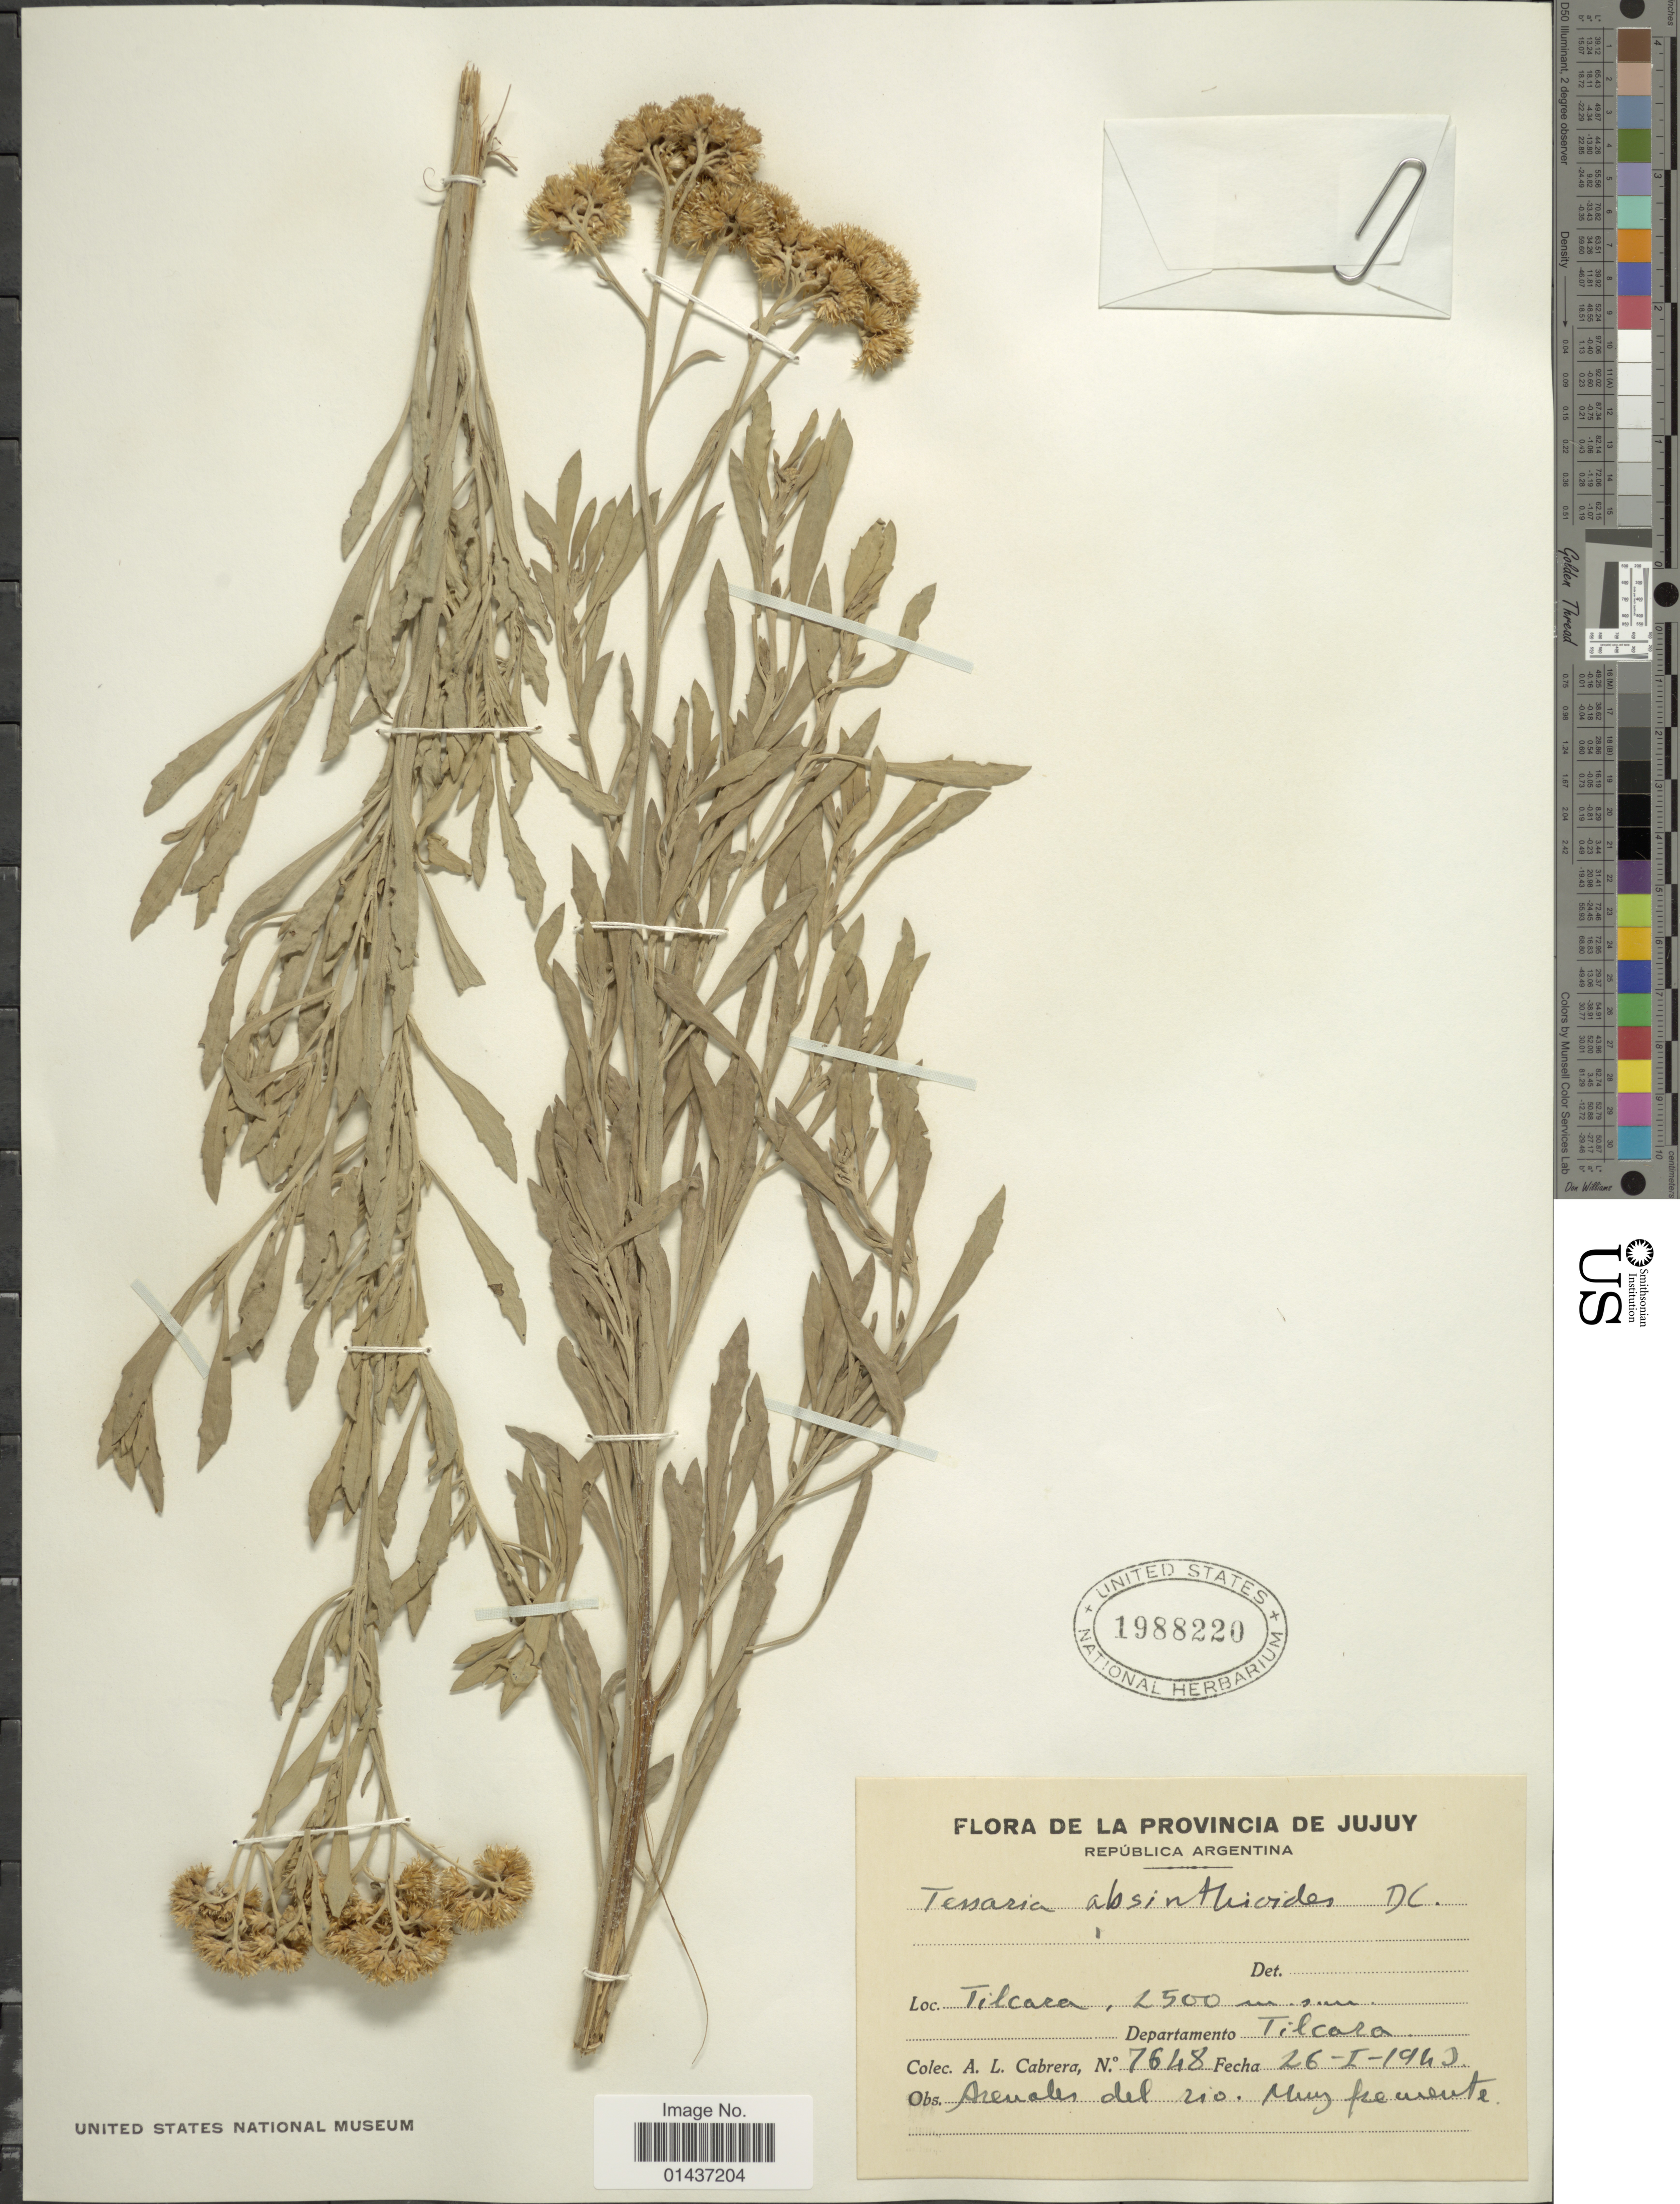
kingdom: Plantae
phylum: Tracheophyta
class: Magnoliopsida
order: Asterales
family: Asteraceae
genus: Tessaria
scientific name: Tessaria absinthioides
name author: (Hook. & Arn.) DC.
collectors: A. L. Cabrera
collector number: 7648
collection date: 1943-01-26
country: Argentina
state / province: Jujuy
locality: Tilcara,Departamento Tilcara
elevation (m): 2500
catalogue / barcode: US 1988220